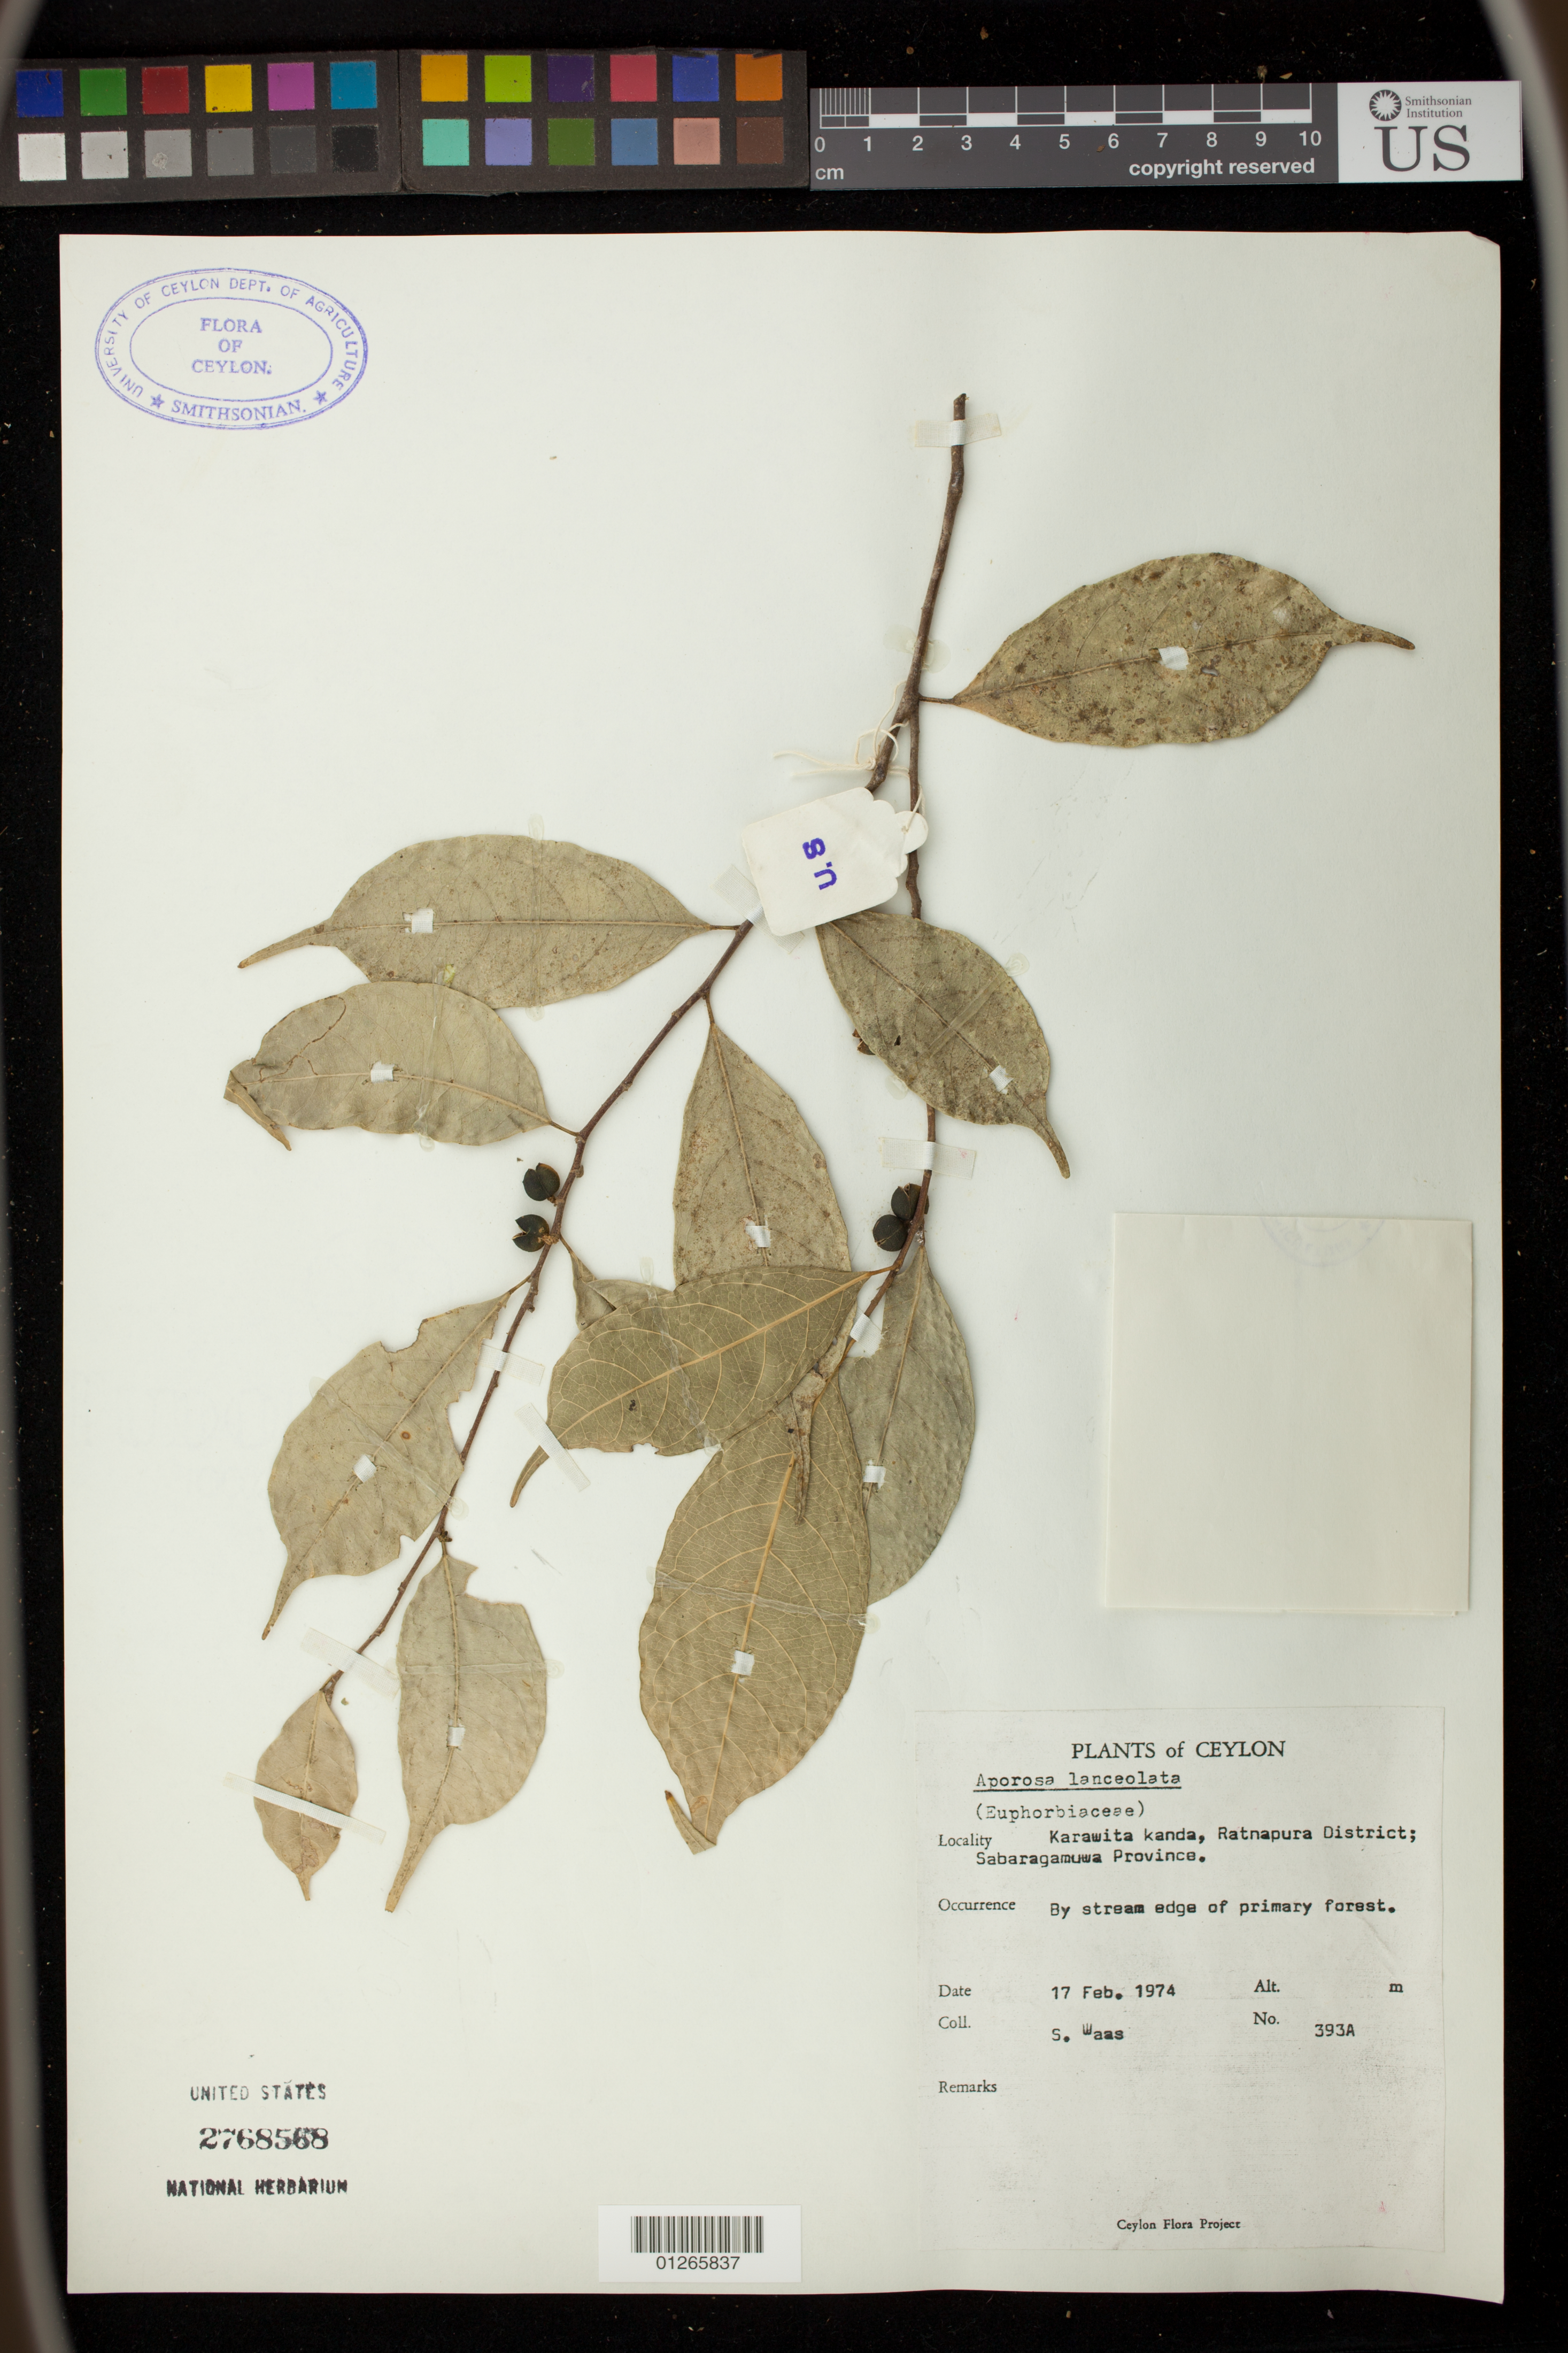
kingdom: Plantae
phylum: Tracheophyta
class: Magnoliopsida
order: Malpighiales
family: Phyllanthaceae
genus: Aporosa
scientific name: Aporosa lanceolata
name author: Müll. Arg.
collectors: S. Waas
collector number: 393A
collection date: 1974-02-17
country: Sri Lanka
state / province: Sabaragamuwa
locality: Karawita kanda, Ratnapura District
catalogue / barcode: US 2768568